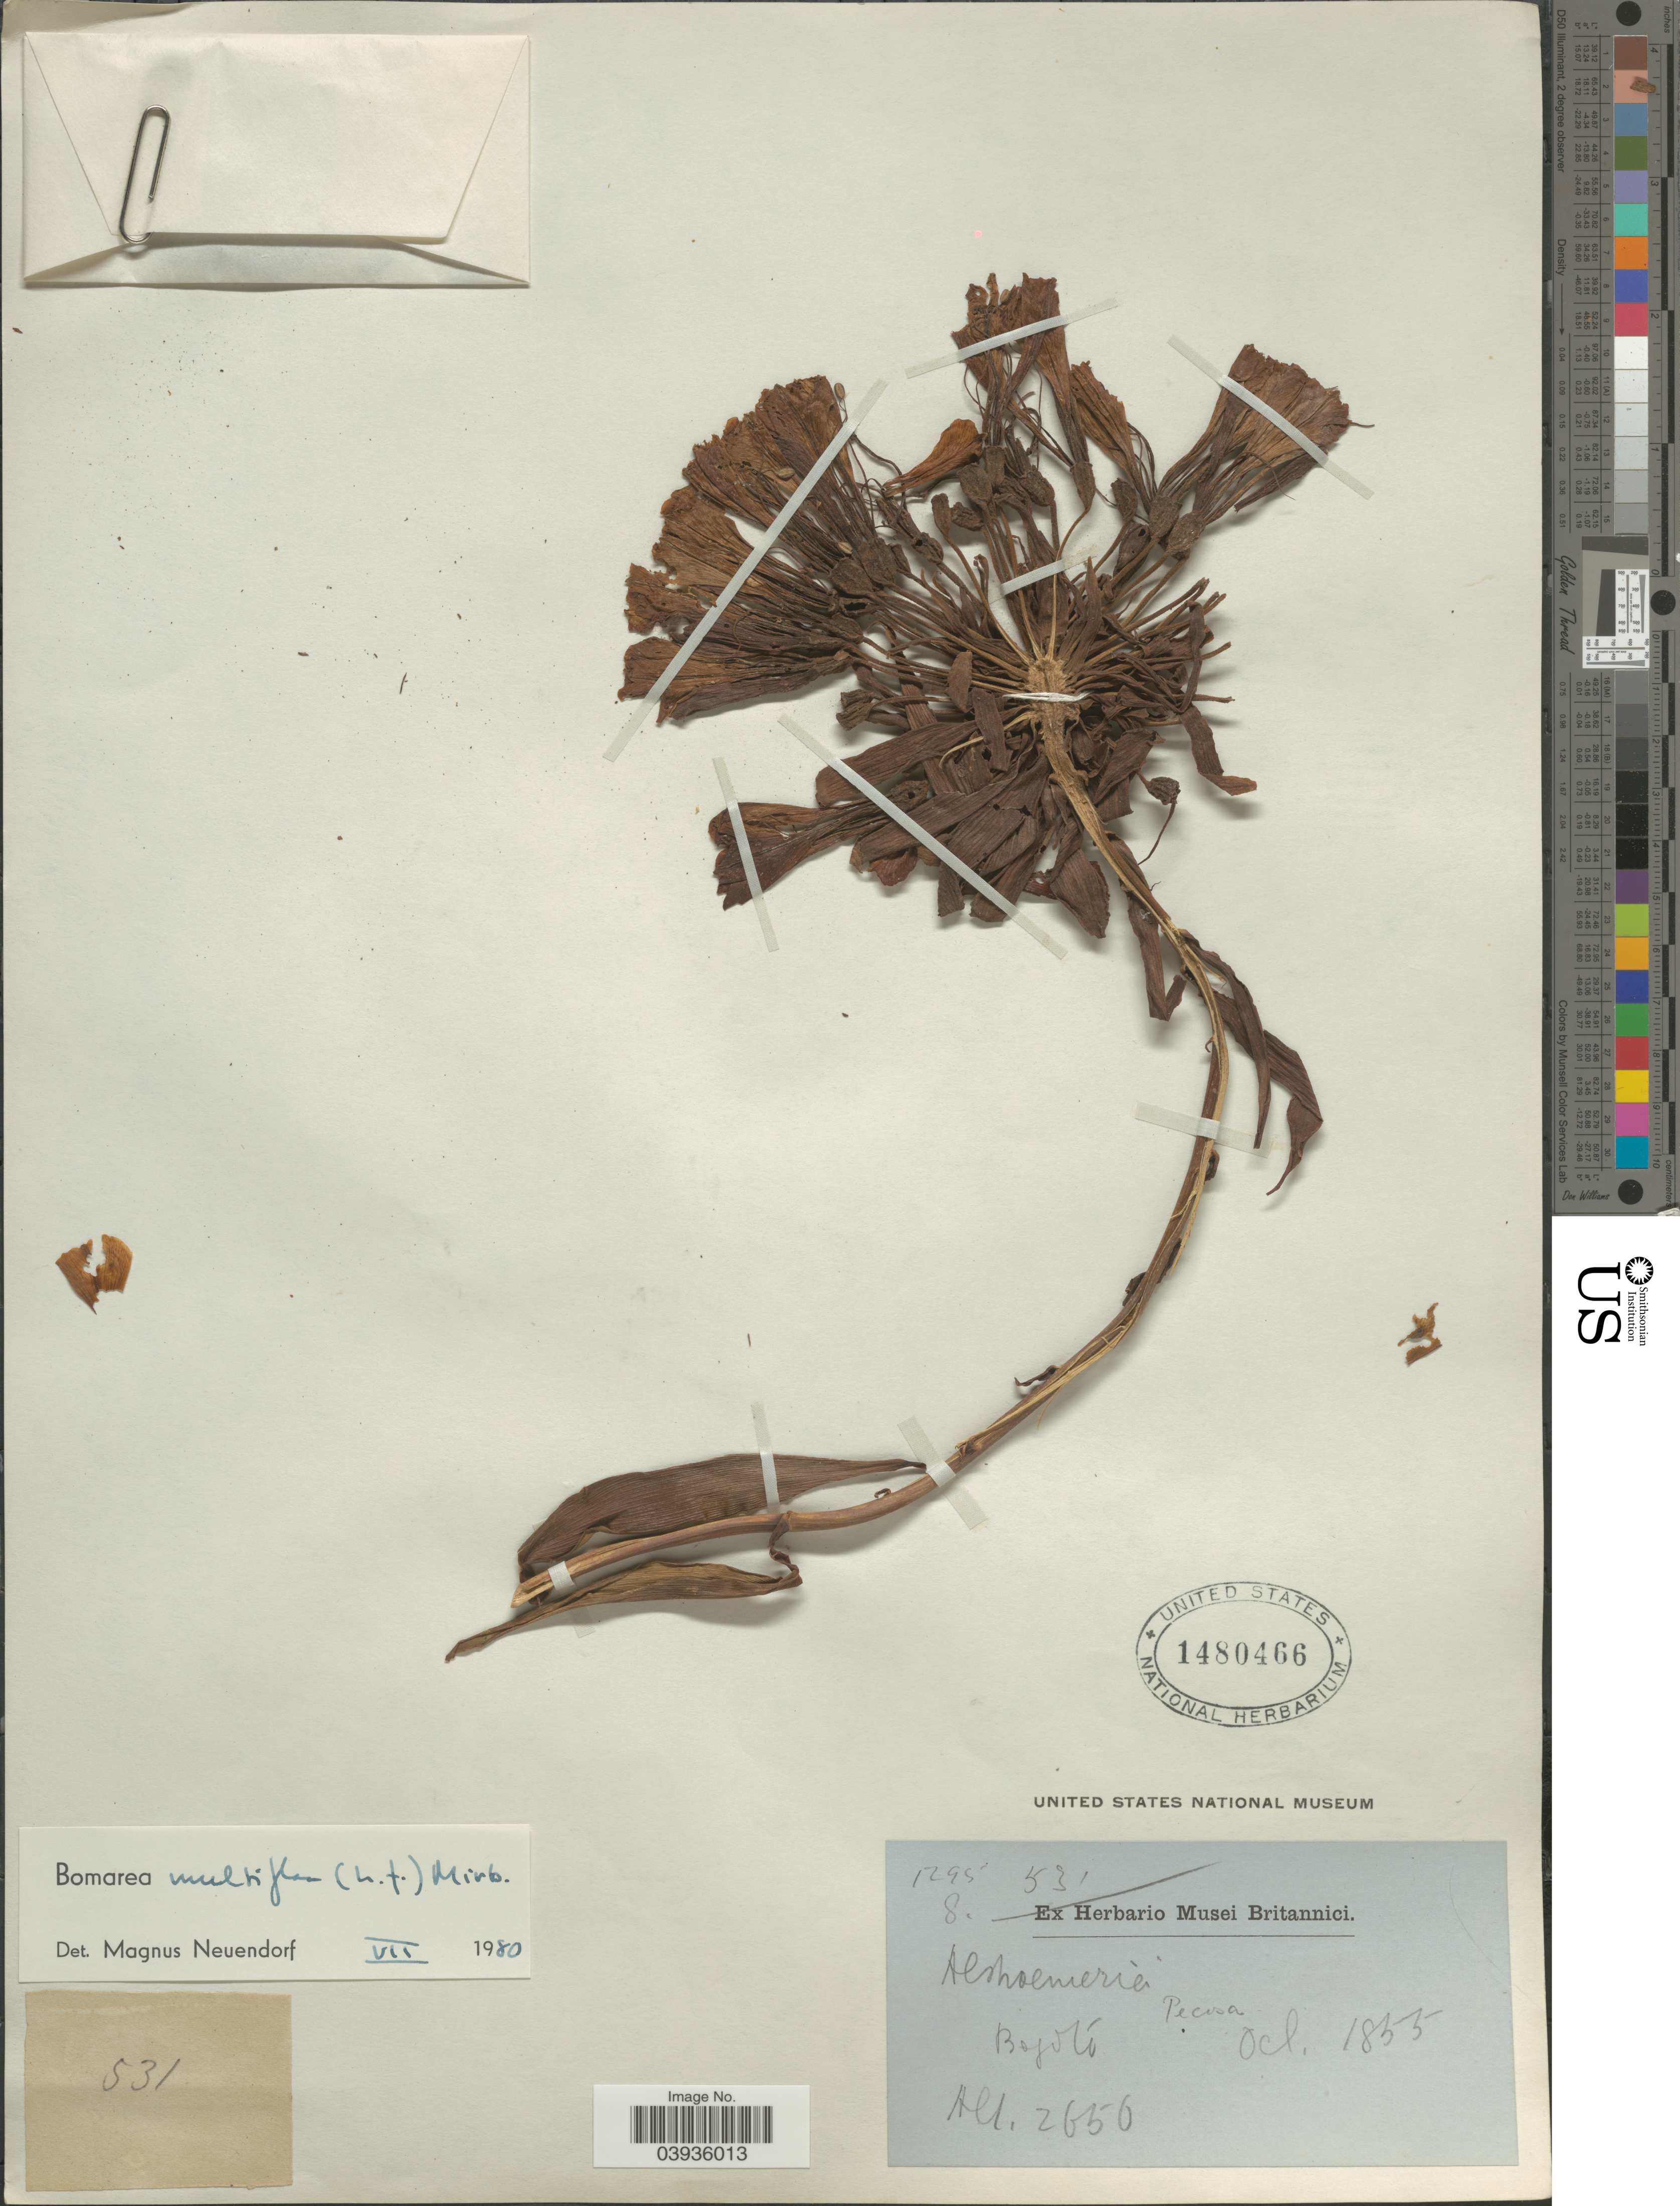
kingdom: Plantae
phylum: Tracheophyta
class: Liliopsida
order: Liliales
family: Alstroemeriaceae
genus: Bomarea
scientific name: Bomarea multiflora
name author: (L. f.) Mirb.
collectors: ex herb. Musei Britannici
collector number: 531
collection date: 1855-10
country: Colombia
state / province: Bogota D.C.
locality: Bogotá.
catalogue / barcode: US 1480466